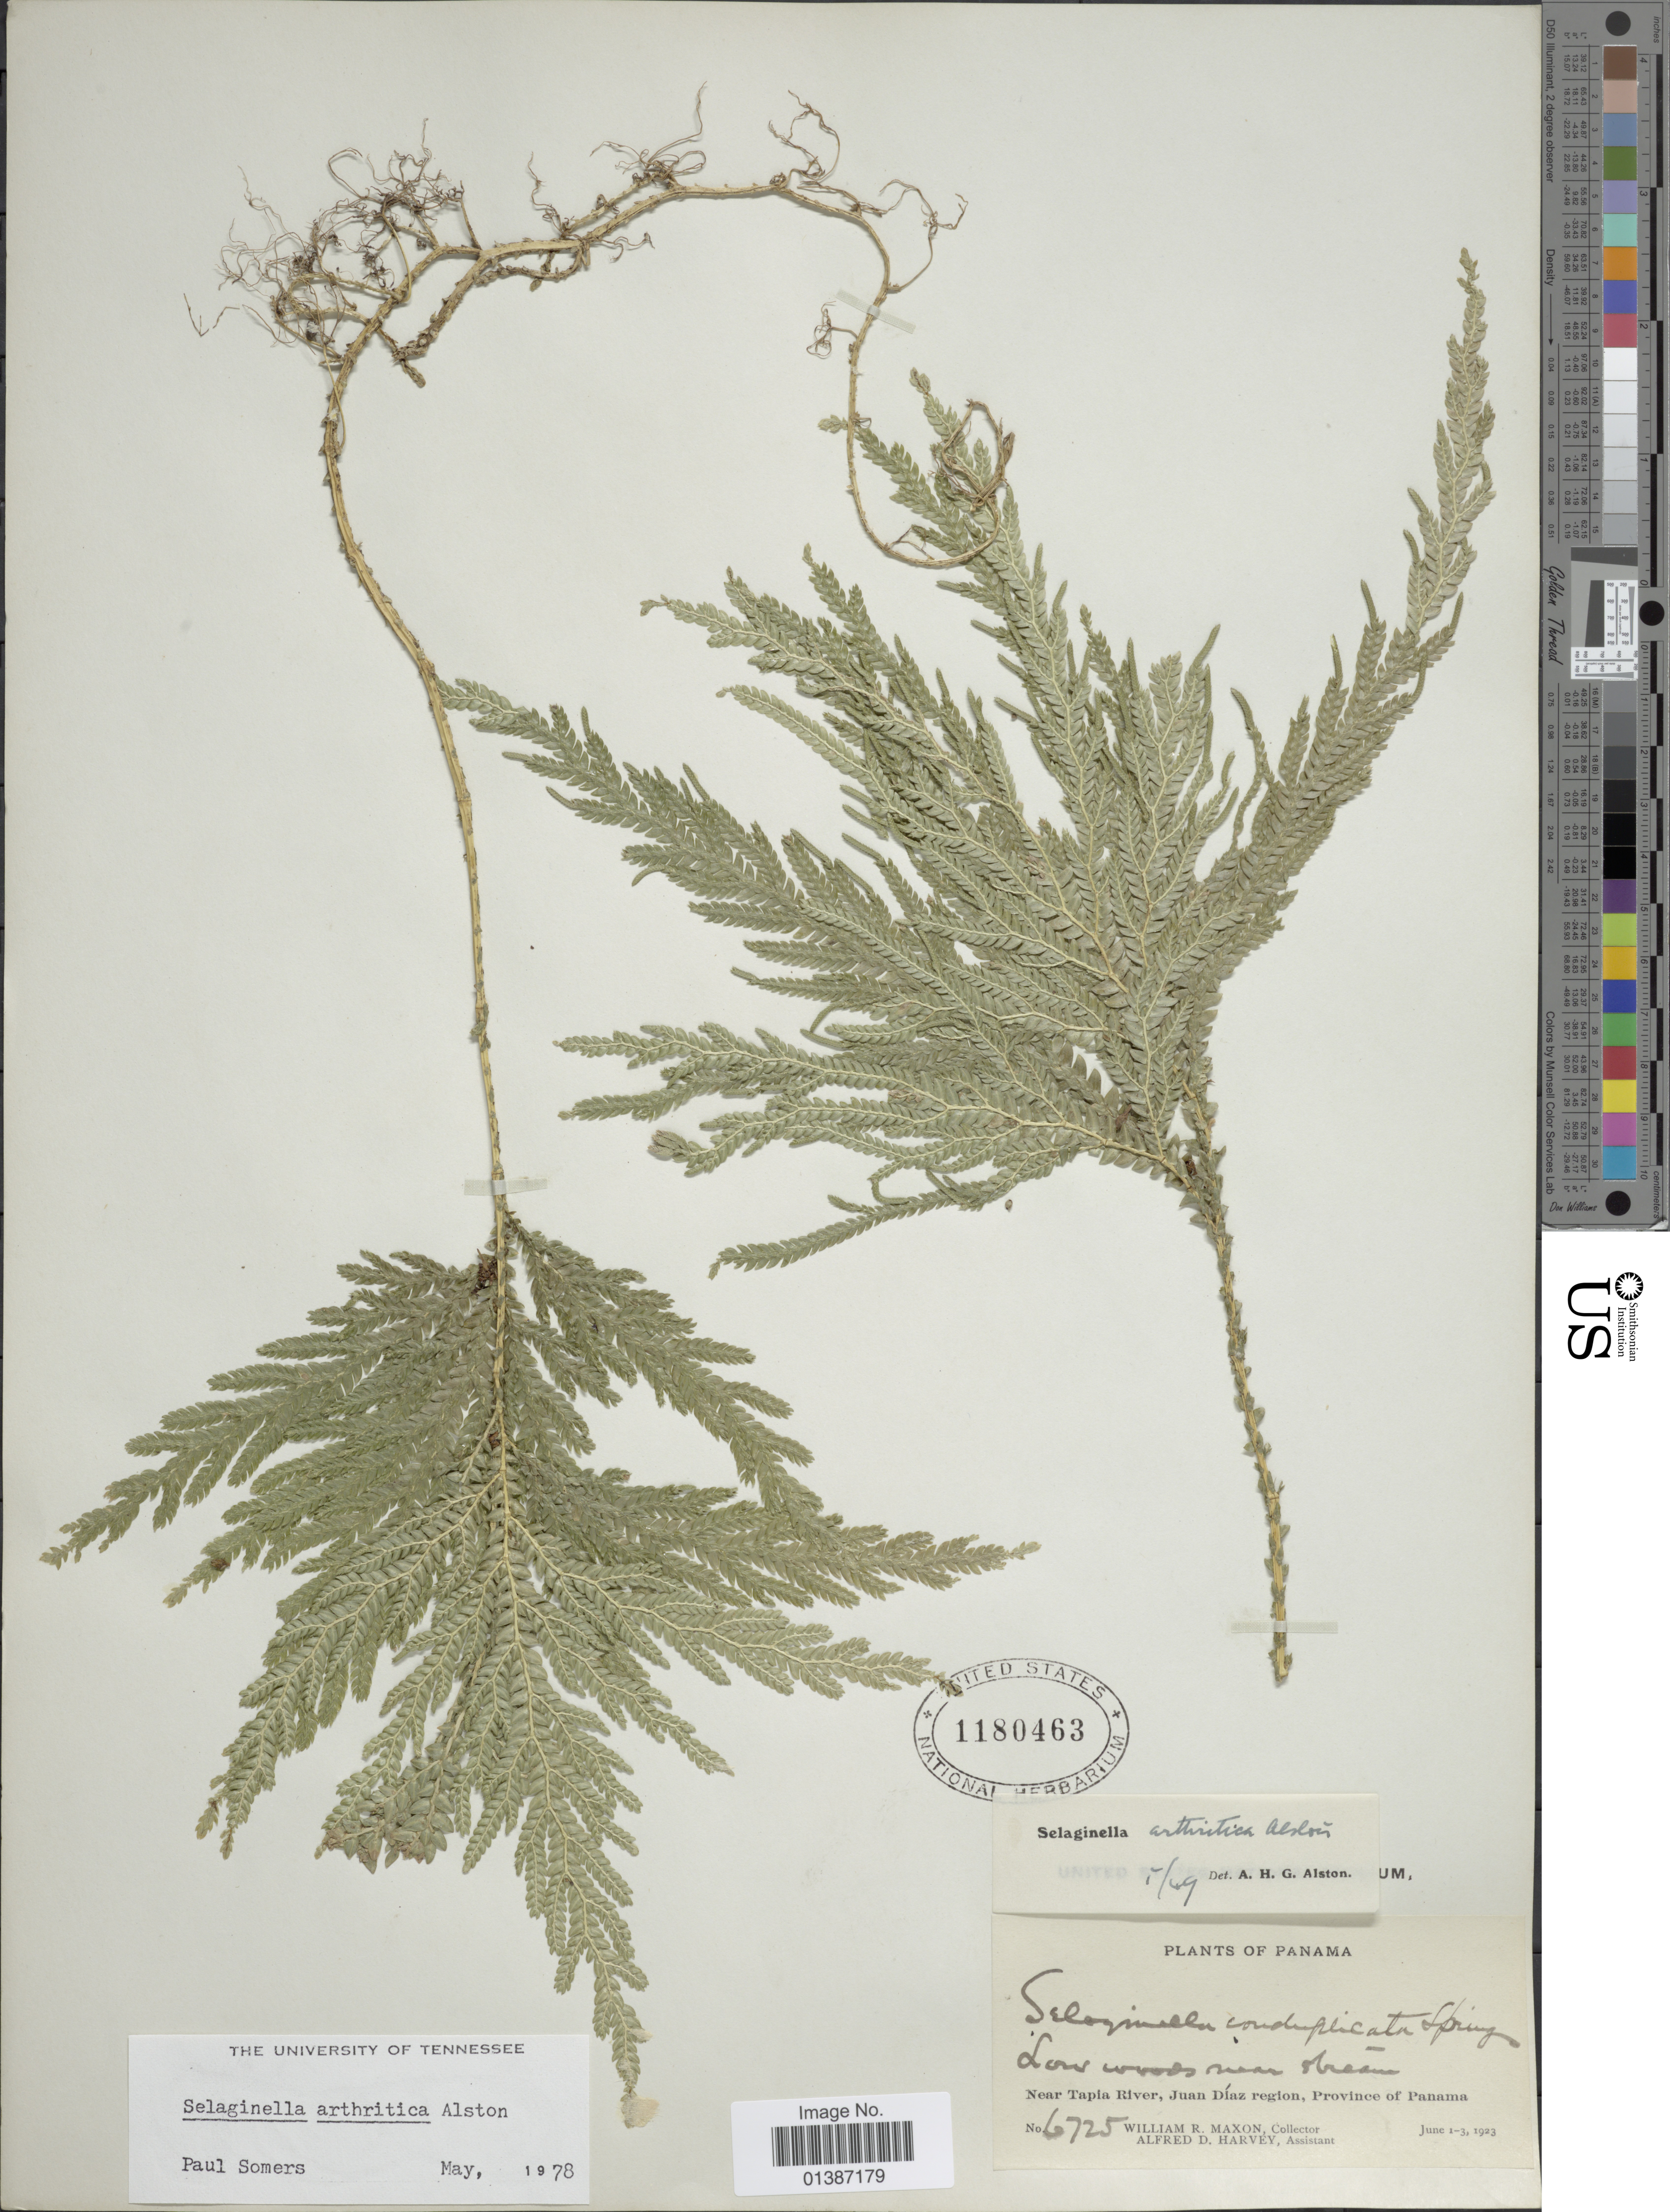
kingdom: Plantae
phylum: Tracheophyta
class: Lycopodiopsida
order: Selaginellales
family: Selaginellaceae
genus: Selaginella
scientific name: Selaginella arthritica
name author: Alston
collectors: W. R. Maxon & A. D. Harvey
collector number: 6725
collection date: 1923-06-01/1923-06-03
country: Panama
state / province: Panamá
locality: Near Tapia River, Juan Díaz region, Province of Panama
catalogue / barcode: US 1180463